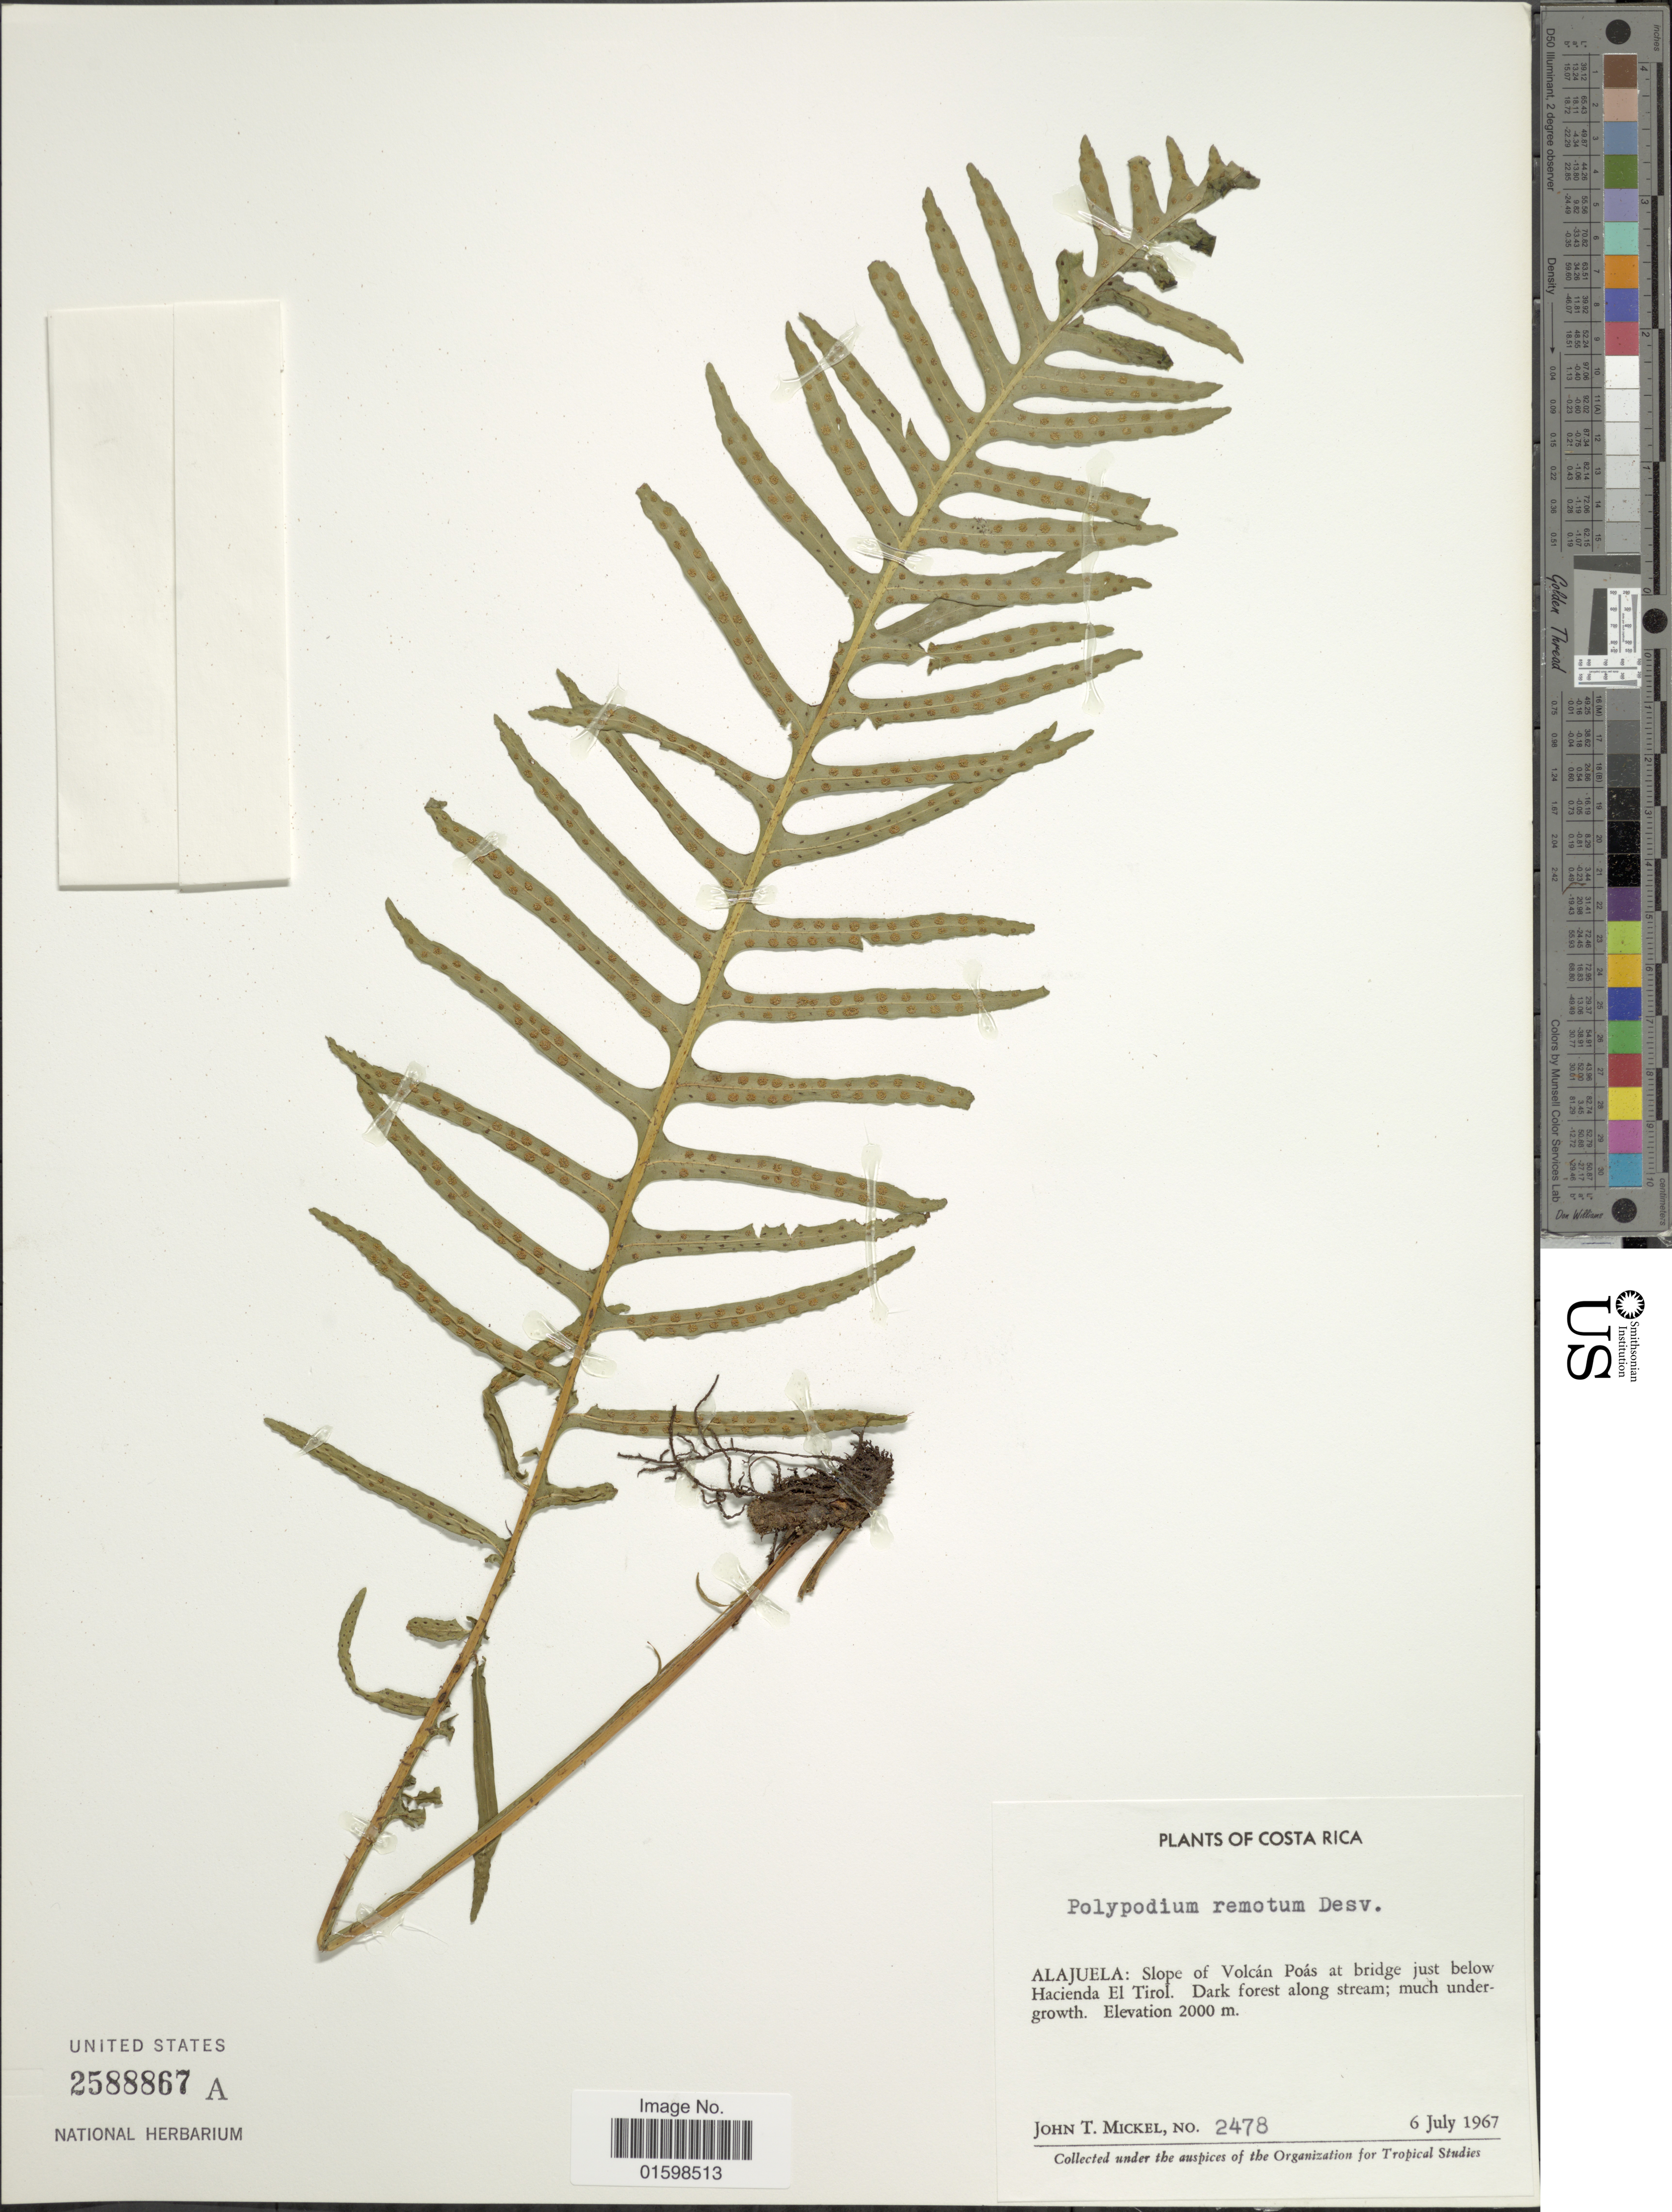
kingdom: Plantae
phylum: Tracheophyta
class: Polypodiopsida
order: Polypodiales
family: Polypodiaceae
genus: Pleopeltis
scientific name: Pleopeltis remota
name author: (Desv.) A.R. Sm.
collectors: J. T. Mickel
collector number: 2478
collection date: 1967-07-06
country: Costa Rica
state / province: Alajuela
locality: Slope of Volcán Poás at bridge just below Hacienda El Tirol, dark forest along stream; much undergrowth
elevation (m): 2000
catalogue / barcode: US 2588867A